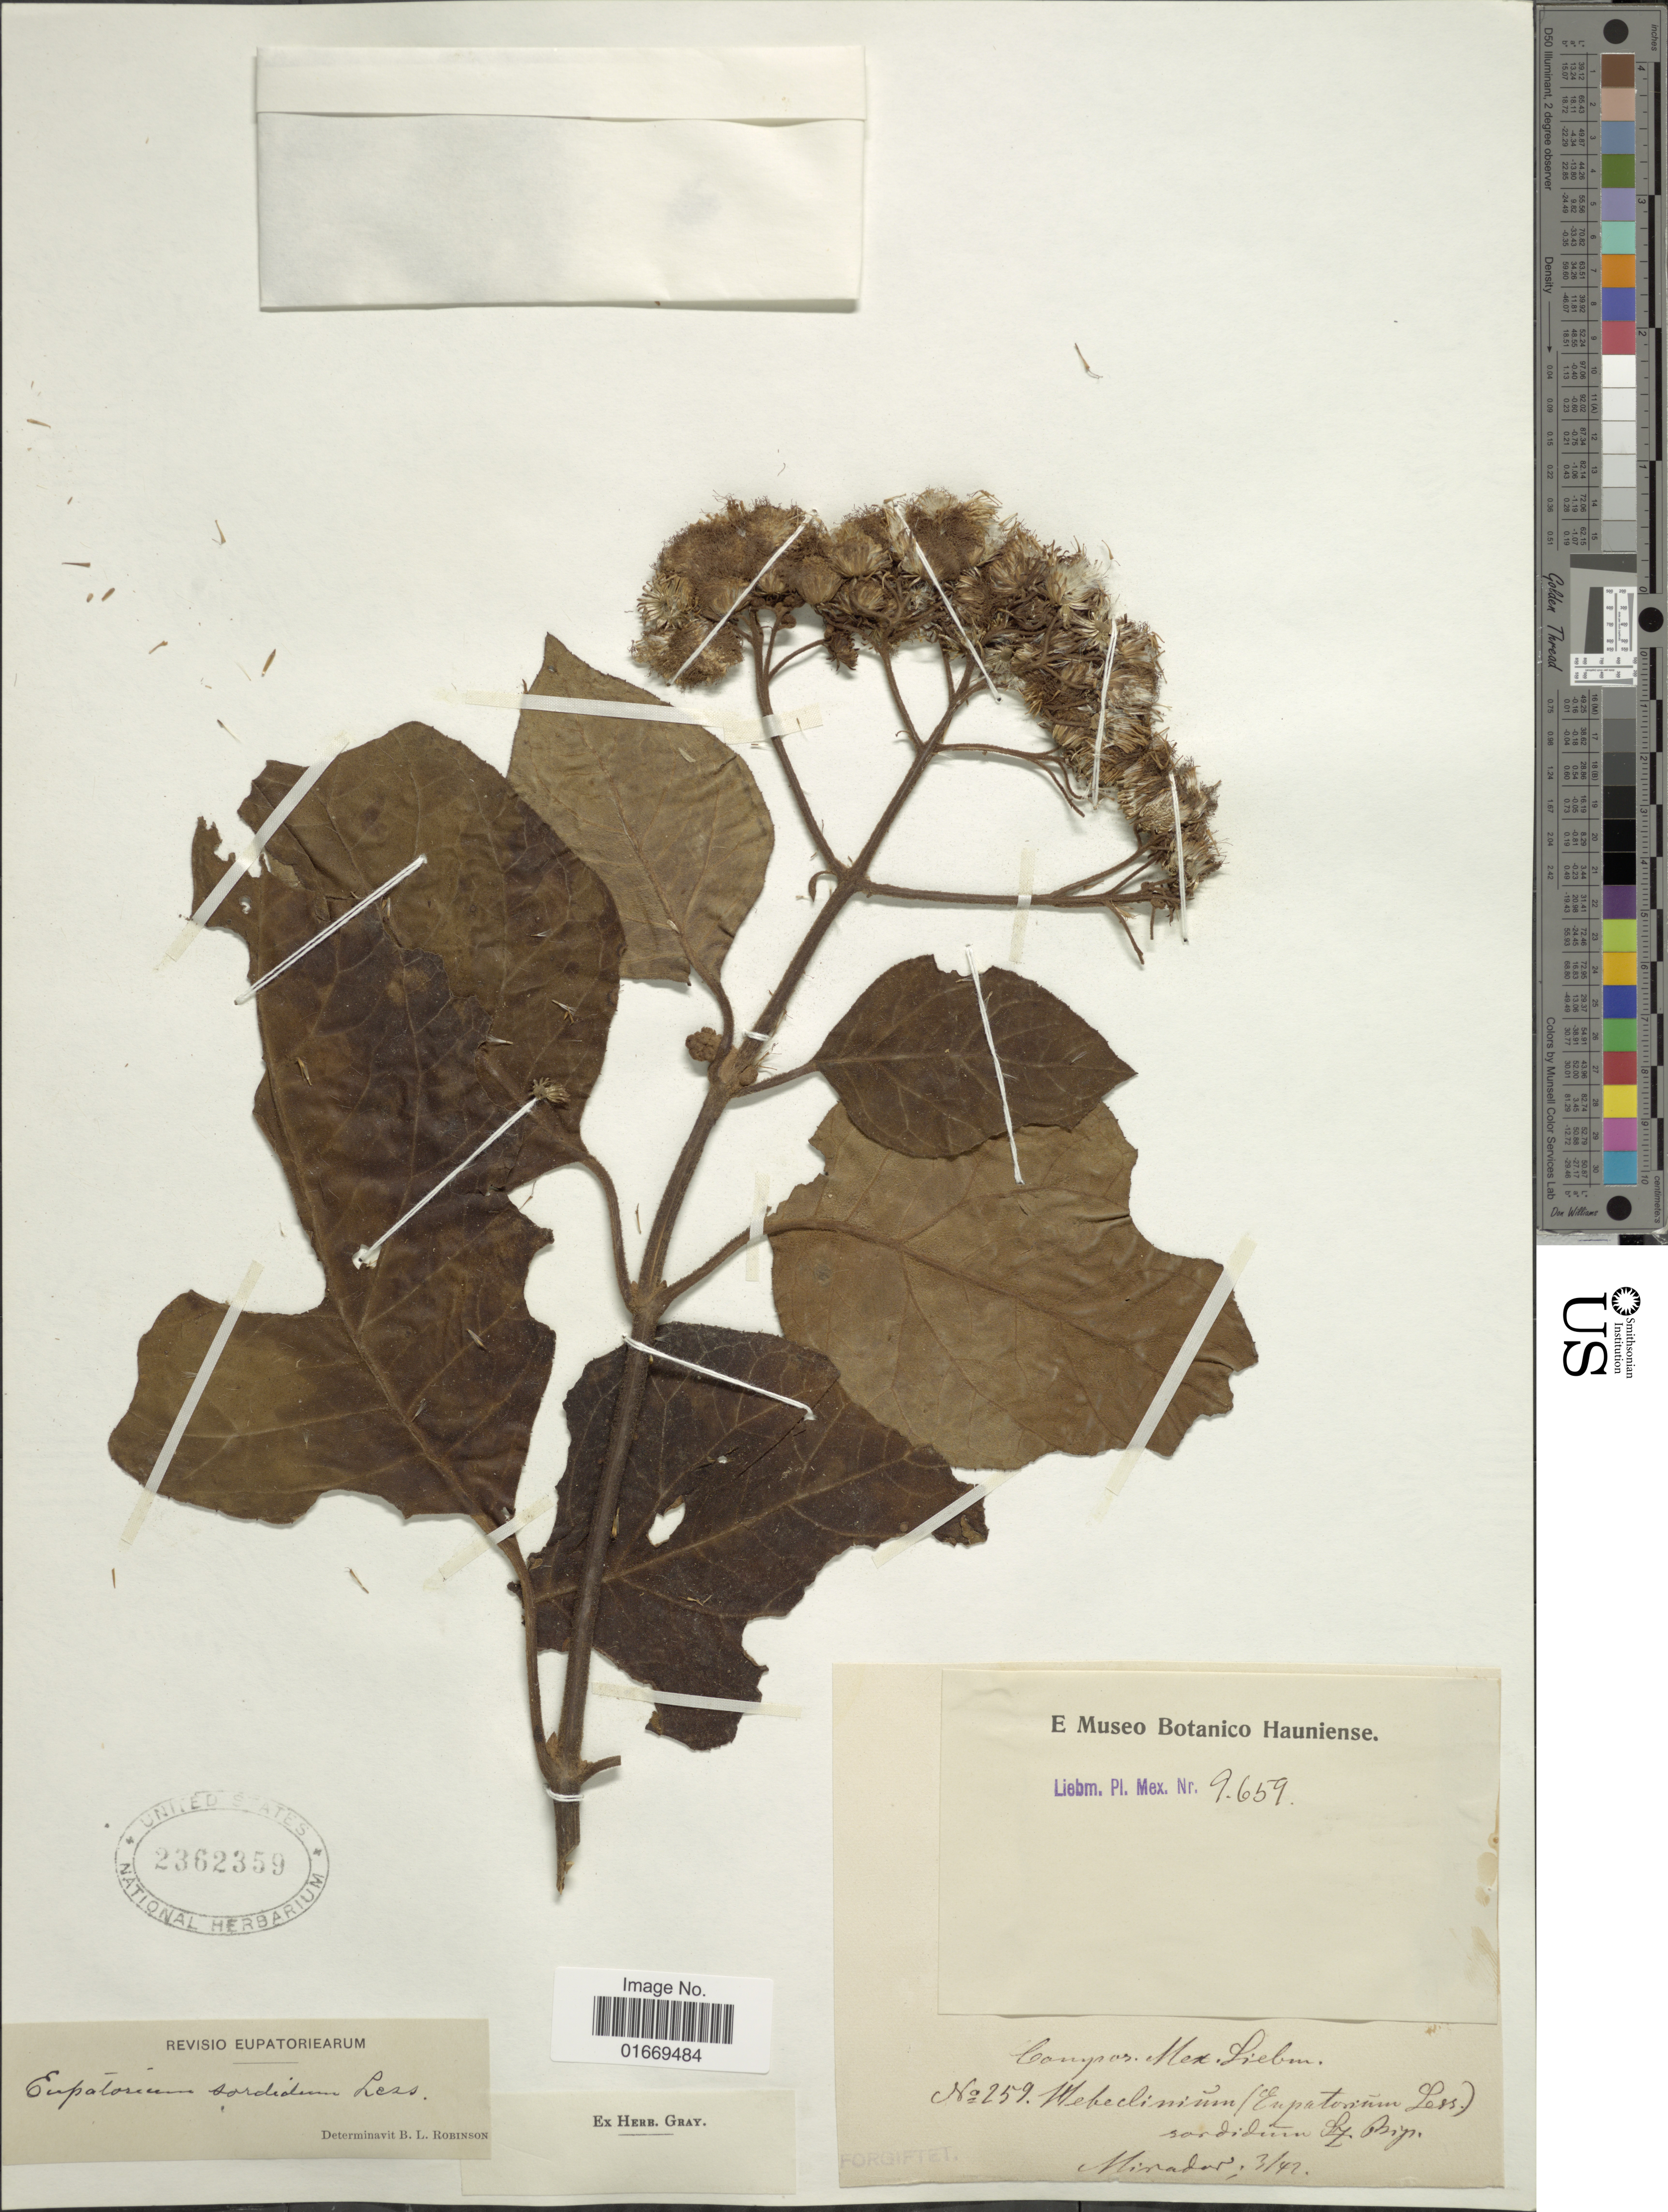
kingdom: Plantae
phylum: Tracheophyta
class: Magnoliopsida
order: Asterales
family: Asteraceae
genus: Bartlettina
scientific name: Bartlettina sordida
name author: (Less.) R.M. King & H. Rob.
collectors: Liebmann, --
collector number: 259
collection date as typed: Transcribed d/m/y: /3/42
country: Mexico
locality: Mirador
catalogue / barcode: US 2362359